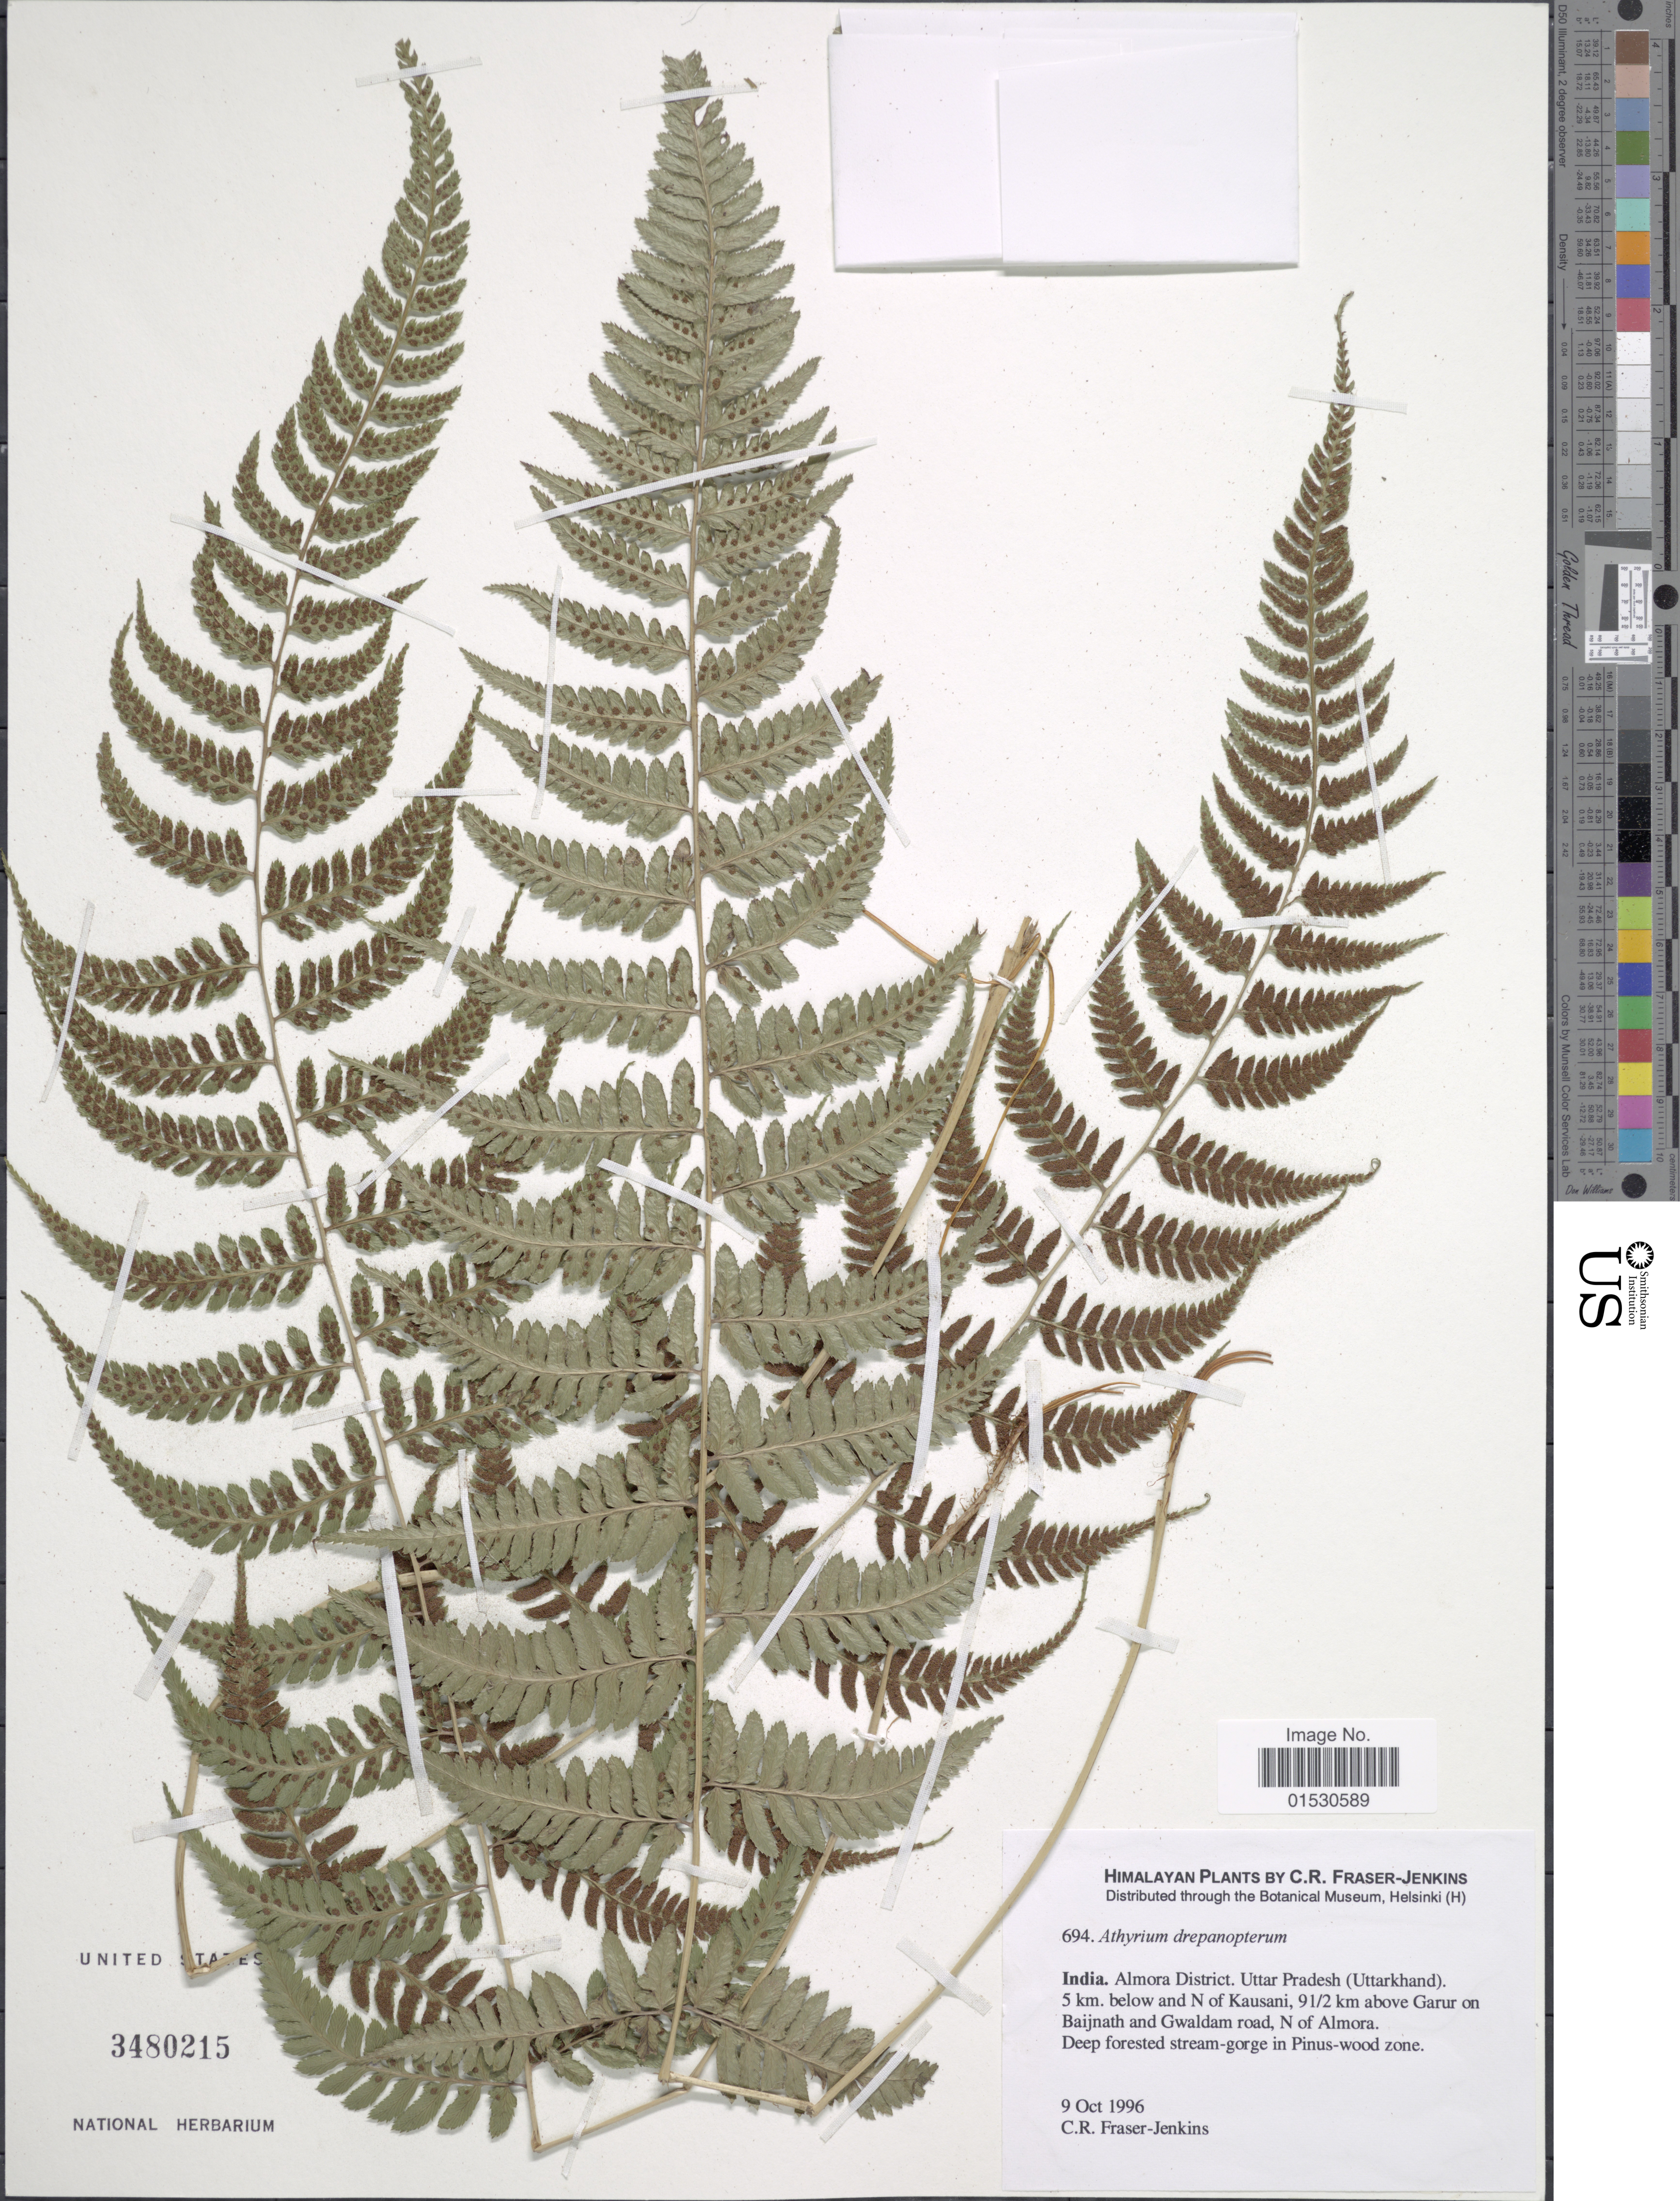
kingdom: Plantae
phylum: Tracheophyta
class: Polypodiopsida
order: Polypodiales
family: Athyriaceae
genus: Athyrium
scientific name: Athyrium drepanopterum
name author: (Kunze) A. Braun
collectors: C. R. Fraser-Jenkins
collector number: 694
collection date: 1996-10-09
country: India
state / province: Uttar Pradesh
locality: Almora District 5 km below and N of Kausani, 91/2 km above Garur on Bijnath and Gwaldam road, N of Almora. Deep forested stream-gorge in Pinus-wood zone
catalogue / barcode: US 3480215